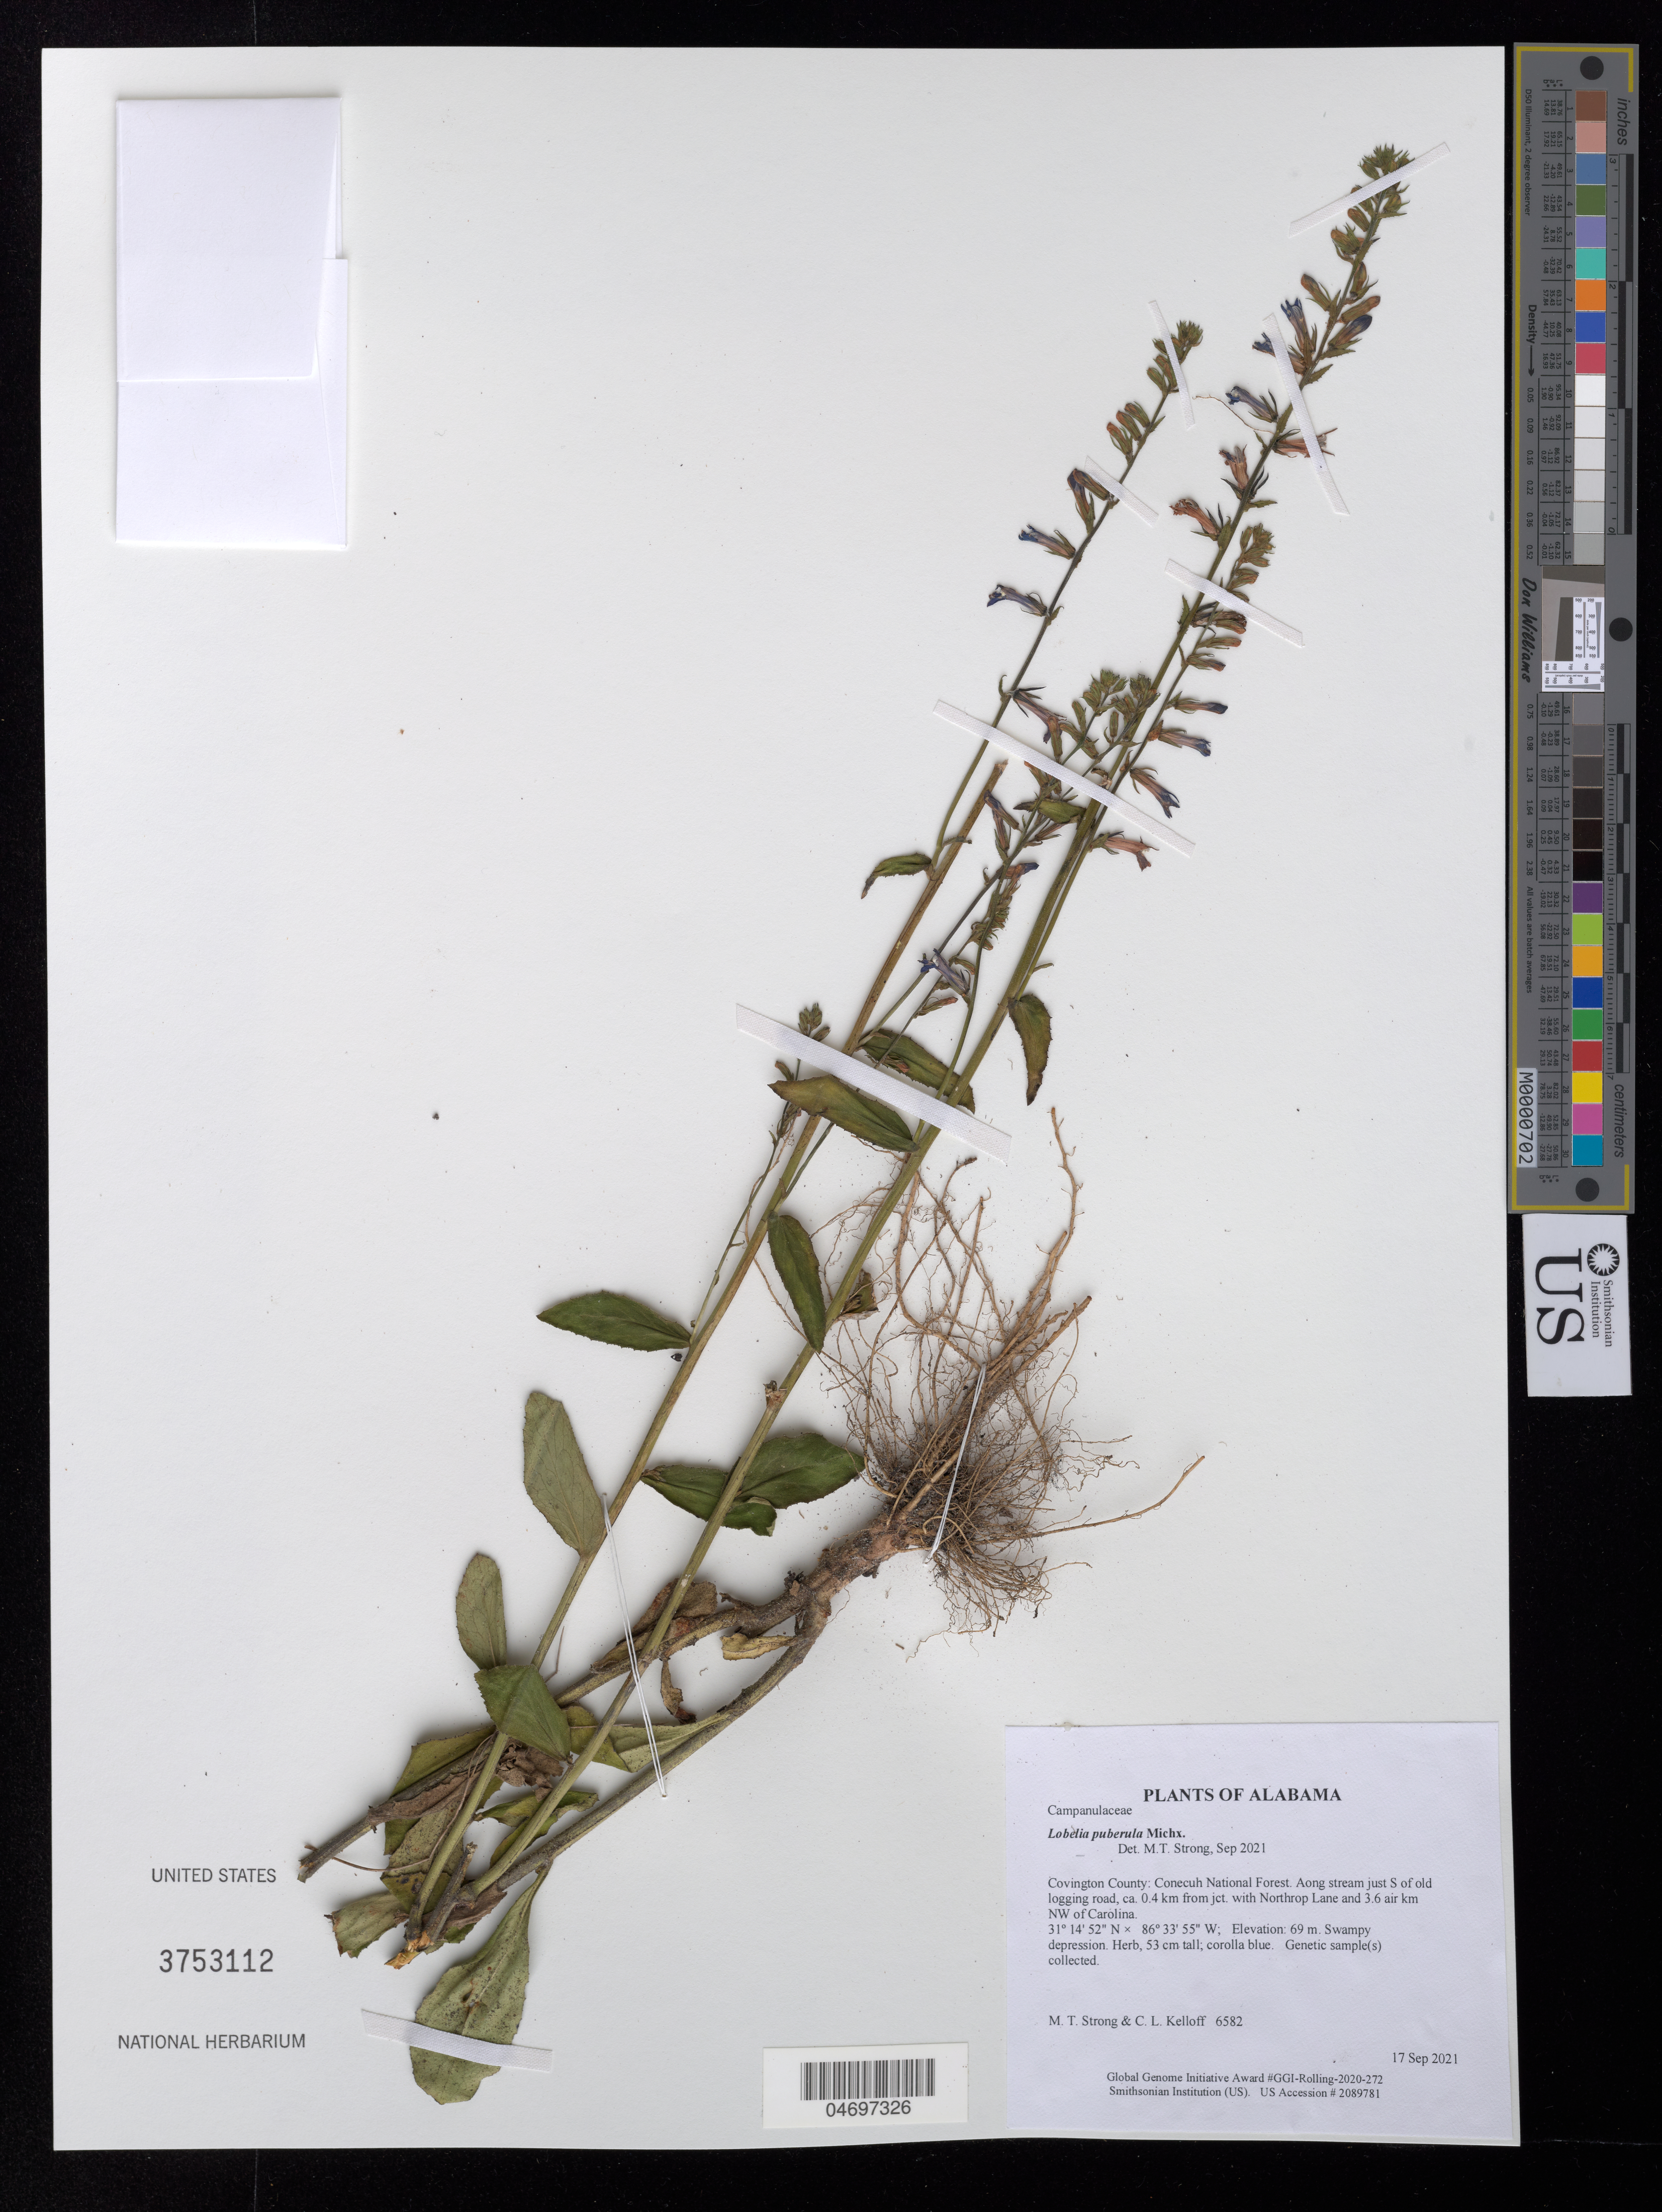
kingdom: Plantae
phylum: Tracheophyta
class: Magnoliopsida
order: Asterales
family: Campanulaceae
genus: Lobelia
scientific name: Lobelia puberula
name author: Michx.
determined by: Strong, Mark T.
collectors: M. T. Strong & C. L. Kelloff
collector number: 6582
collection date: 2021-09-17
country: United States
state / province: Alabama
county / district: Covington County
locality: Conecuh National Forest. Aong stream just S of old logging road, ca. 0.4 km from jct. with Northrop Lane and 3.6 air km NW of Carolina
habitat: Swampy depression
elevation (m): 69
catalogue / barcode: US 3753112